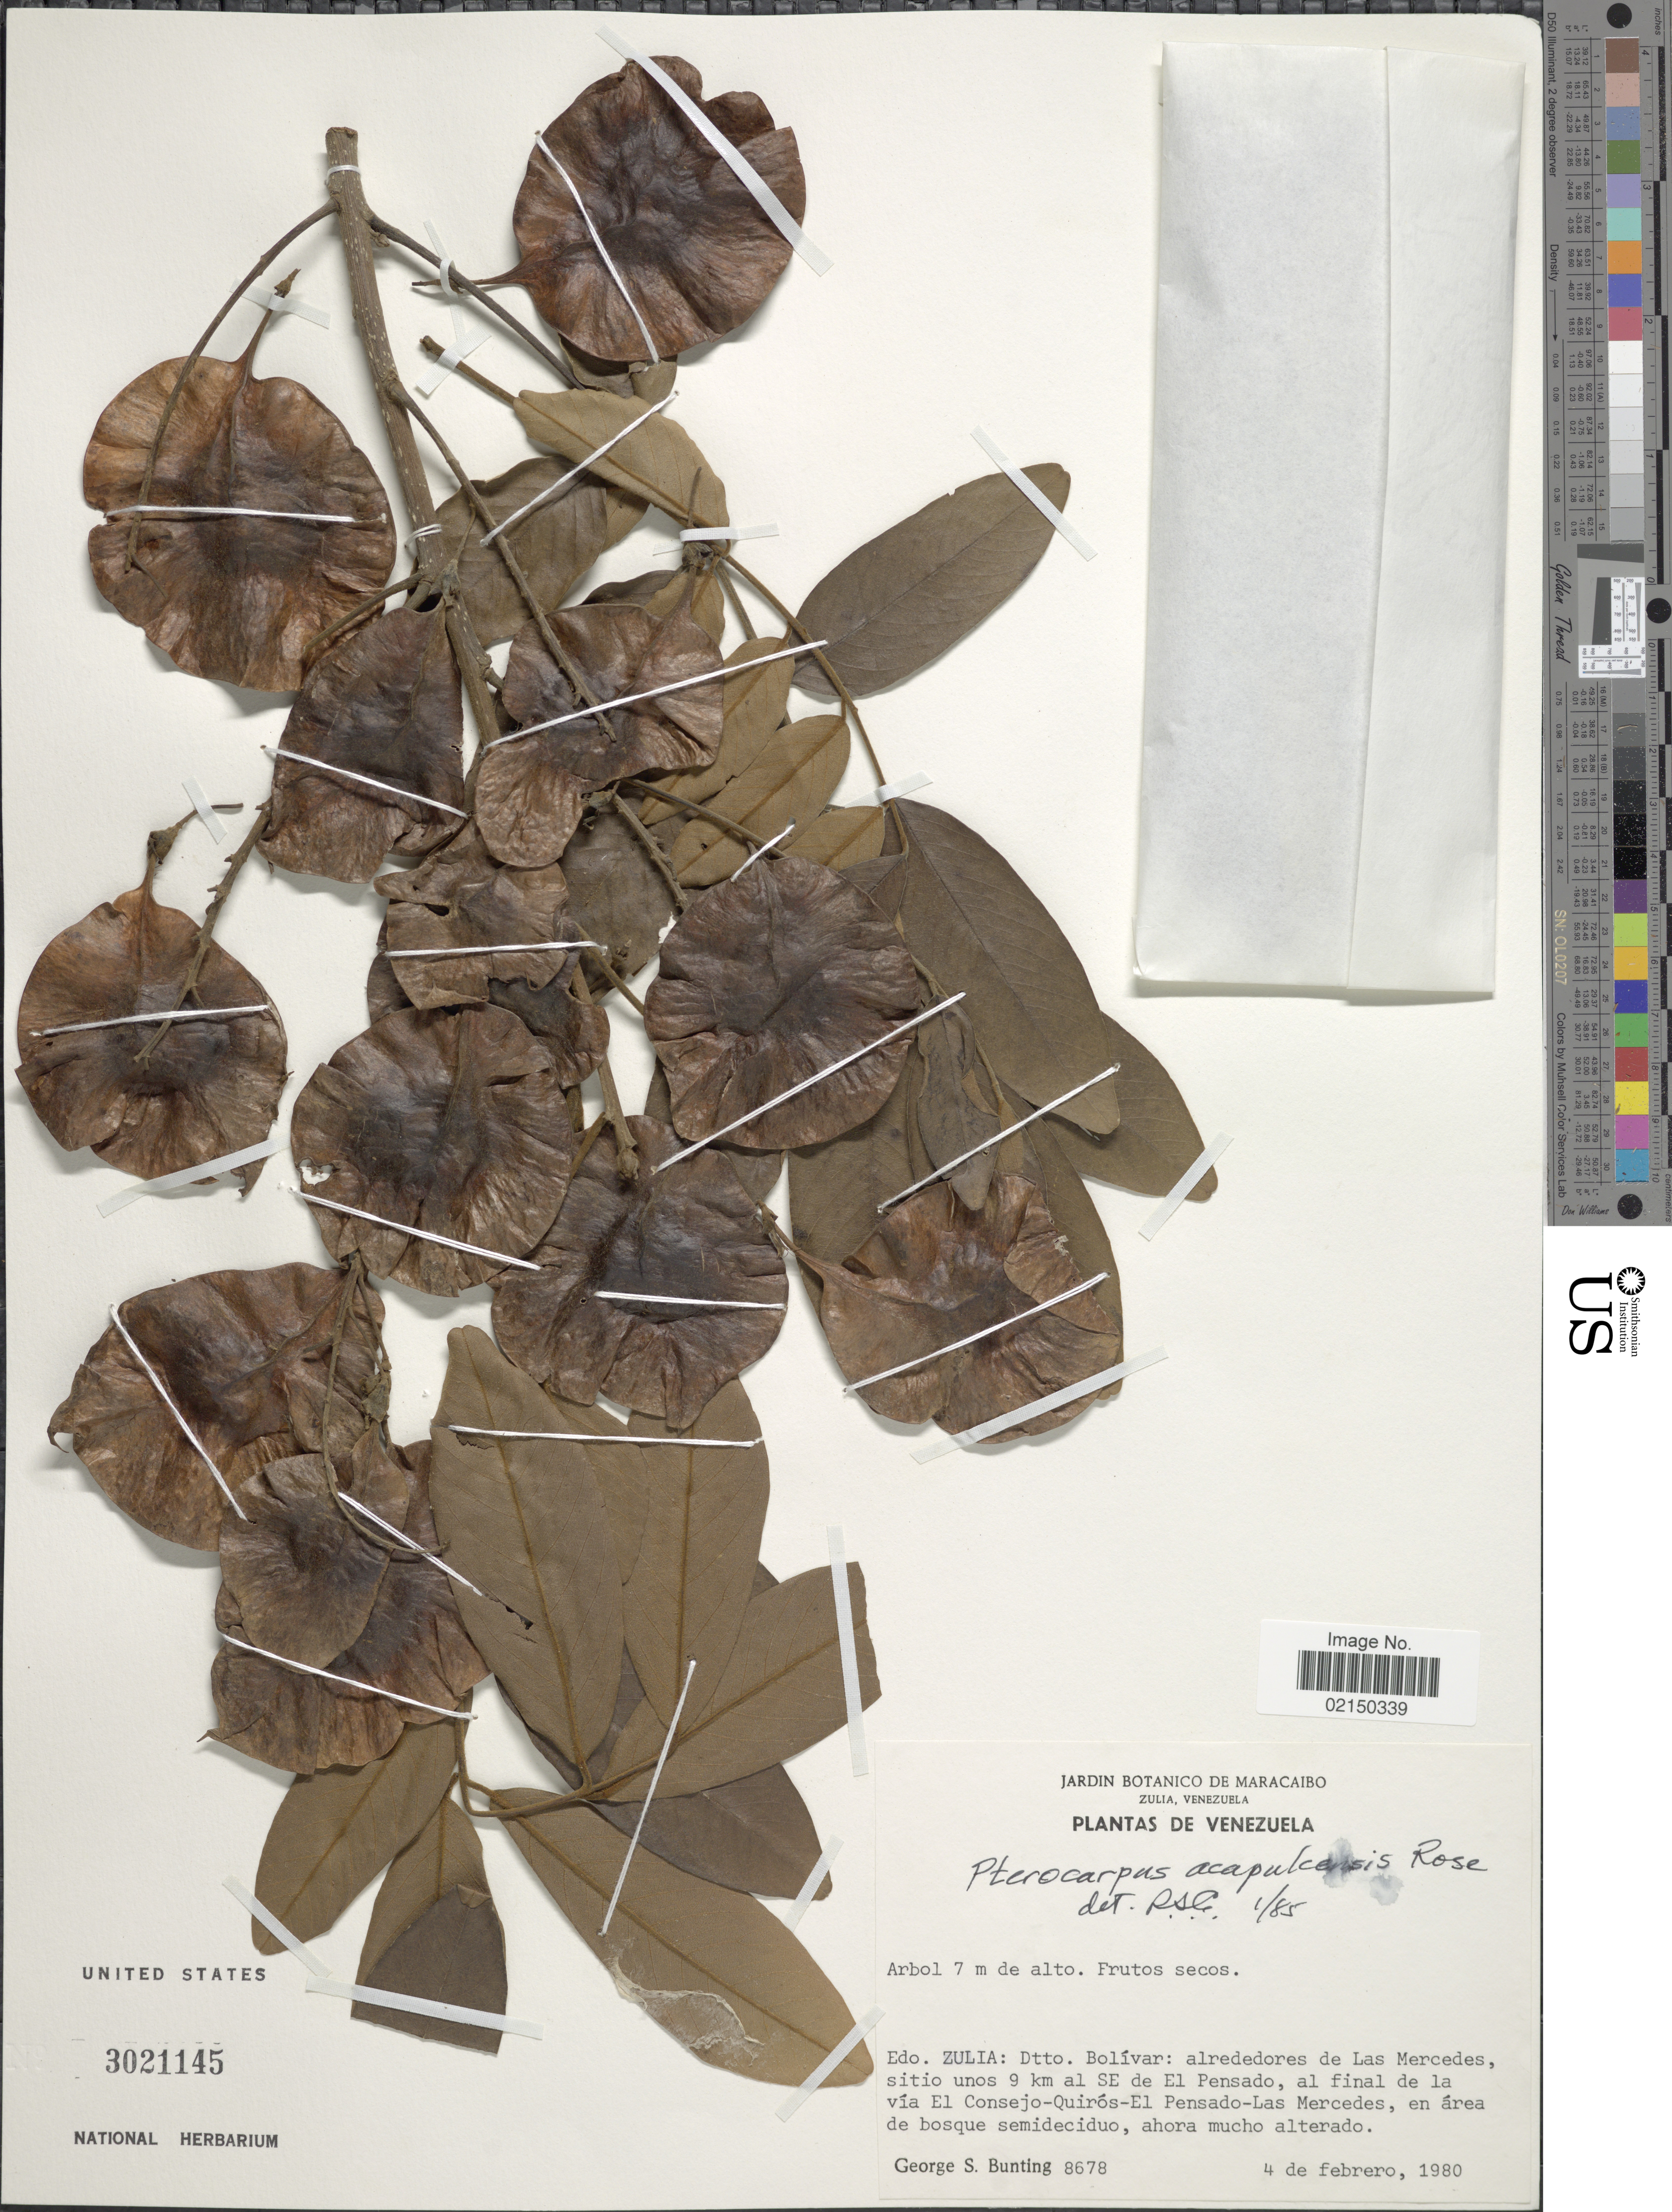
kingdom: Plantae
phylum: Tracheophyta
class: Magnoliopsida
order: Fabales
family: Fabaceae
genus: Pterocarpus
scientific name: Pterocarpus acapulcensis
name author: Rose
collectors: G. S. Bunting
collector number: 8678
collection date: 1980-02-04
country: Venezuela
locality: Edo. Zulia: Dtto. Bolivar: alrededores de Las Mercedes, sitios unos 9 km al SE de El Pensado, al final de la via El Consejo-Quiros-El Pensado-Las Mercedes, en area de bosque semideciduo, ahora mucho alterado.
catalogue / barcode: US 3021145